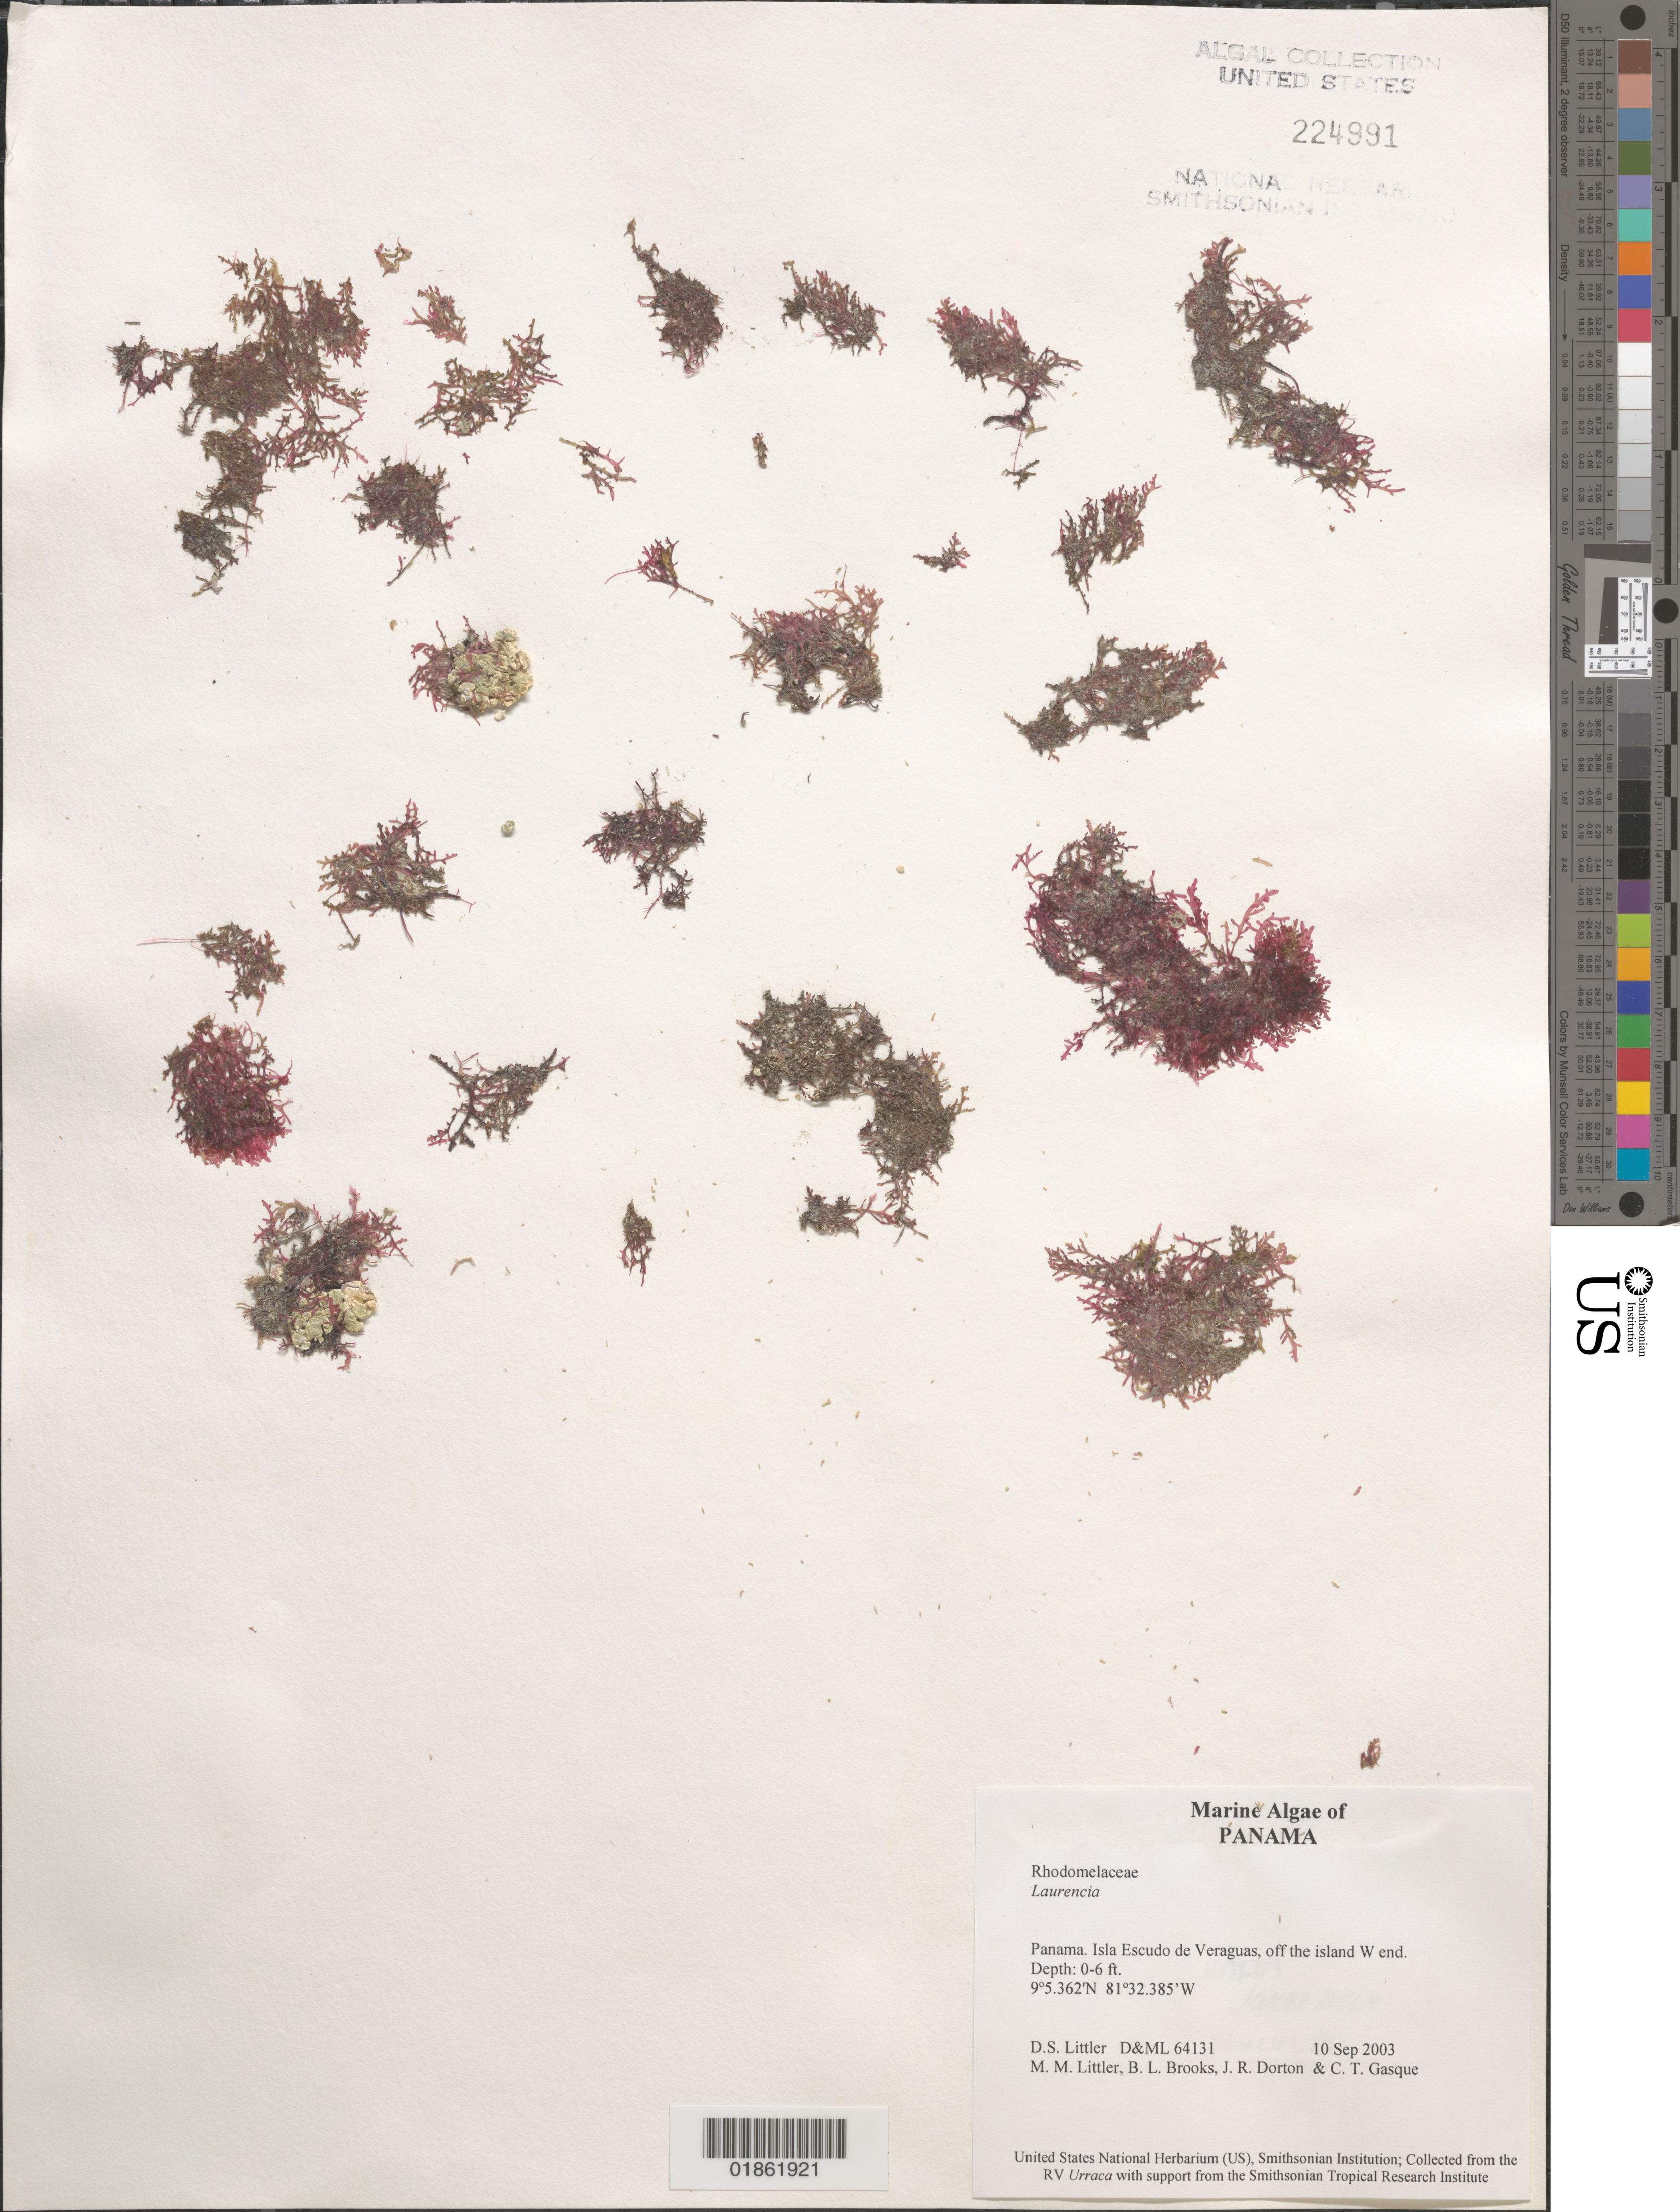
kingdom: Plantae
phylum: Rhodophyta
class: Florideophyceae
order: Ceramiales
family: Rhodomelaceae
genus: Laurencia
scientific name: Laurencia sp.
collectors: D. S. Littler, M. M. Littler & C. Gasque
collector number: D&ML 64131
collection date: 2003-09-10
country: Panama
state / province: Ngöbe-Buglé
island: Escudo de Veraguas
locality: Isla Escudo de Veraguas. Snorkling W side.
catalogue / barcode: US 224991